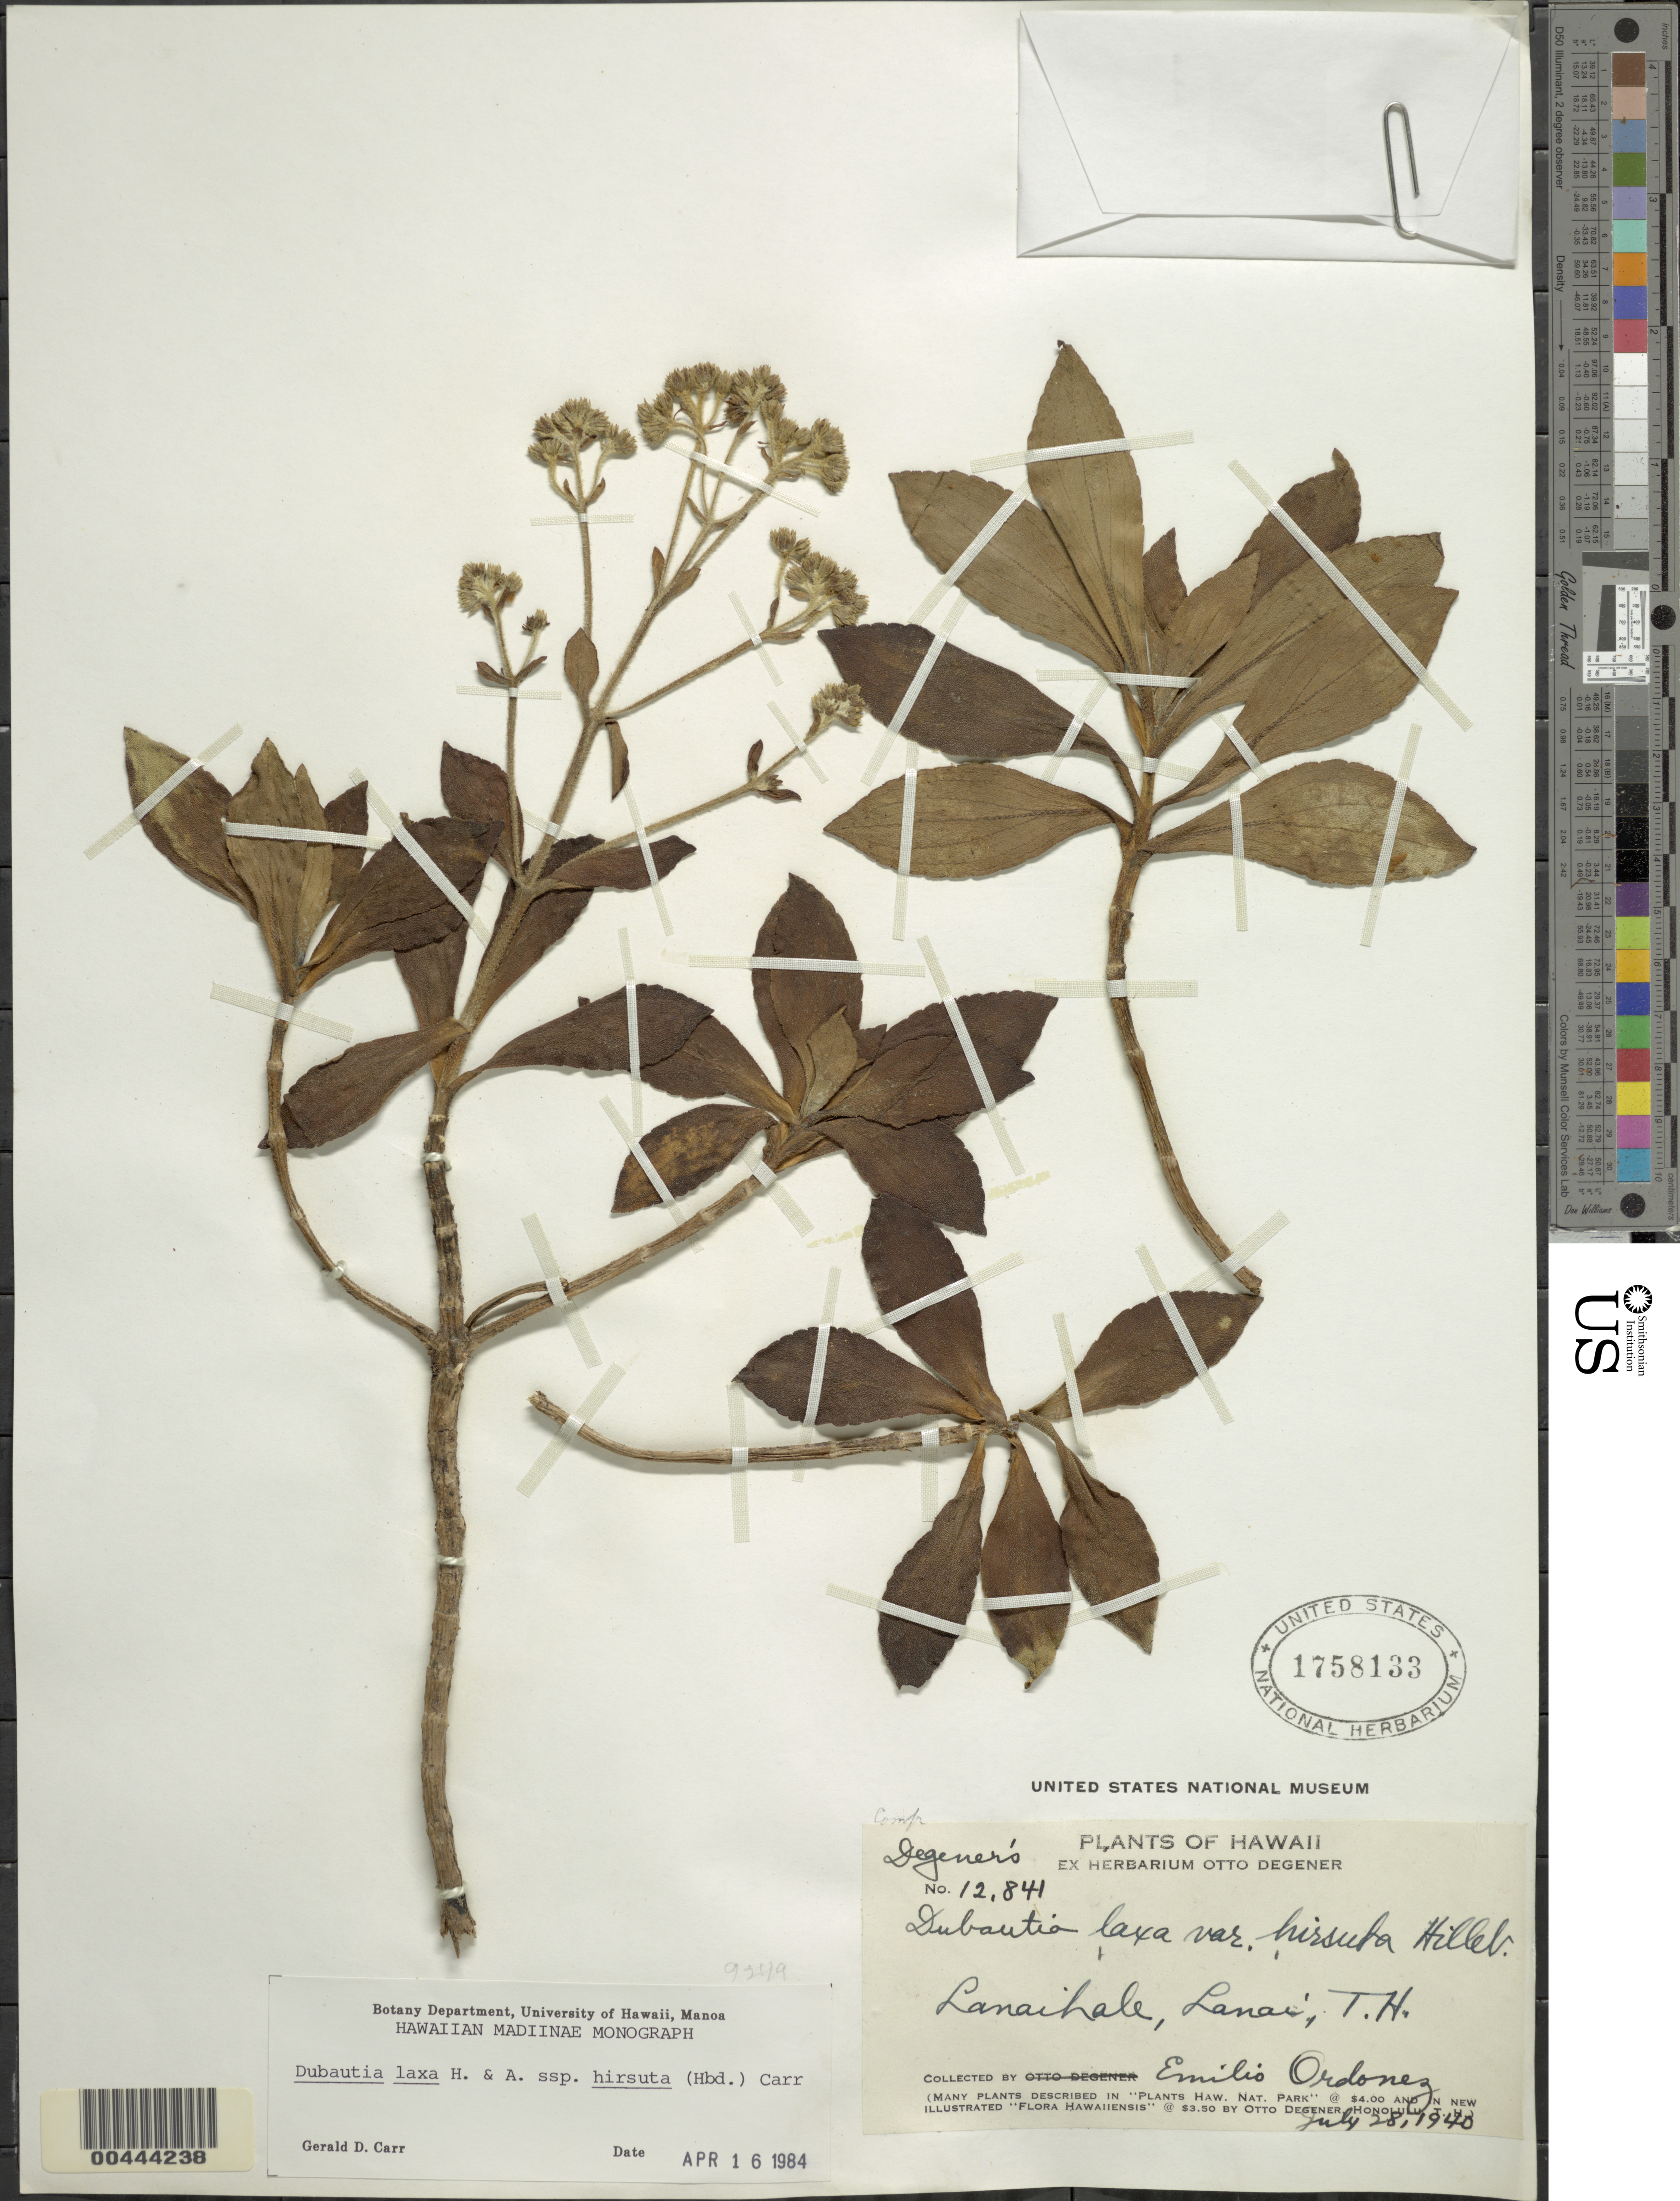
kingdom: Plantae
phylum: Tracheophyta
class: Magnoliopsida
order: Asterales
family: Asteraceae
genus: Dubautia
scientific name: Dubautia laxa subsp. hirsuta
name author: (Hillebr.) G.D. Carr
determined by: Carr, G. D.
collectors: E. Ordonez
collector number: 12841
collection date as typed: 28 Jul 1940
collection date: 1940-07-28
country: United States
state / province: Hawaii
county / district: Maui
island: Lana'i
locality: Lanaihale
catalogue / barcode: US 1758133